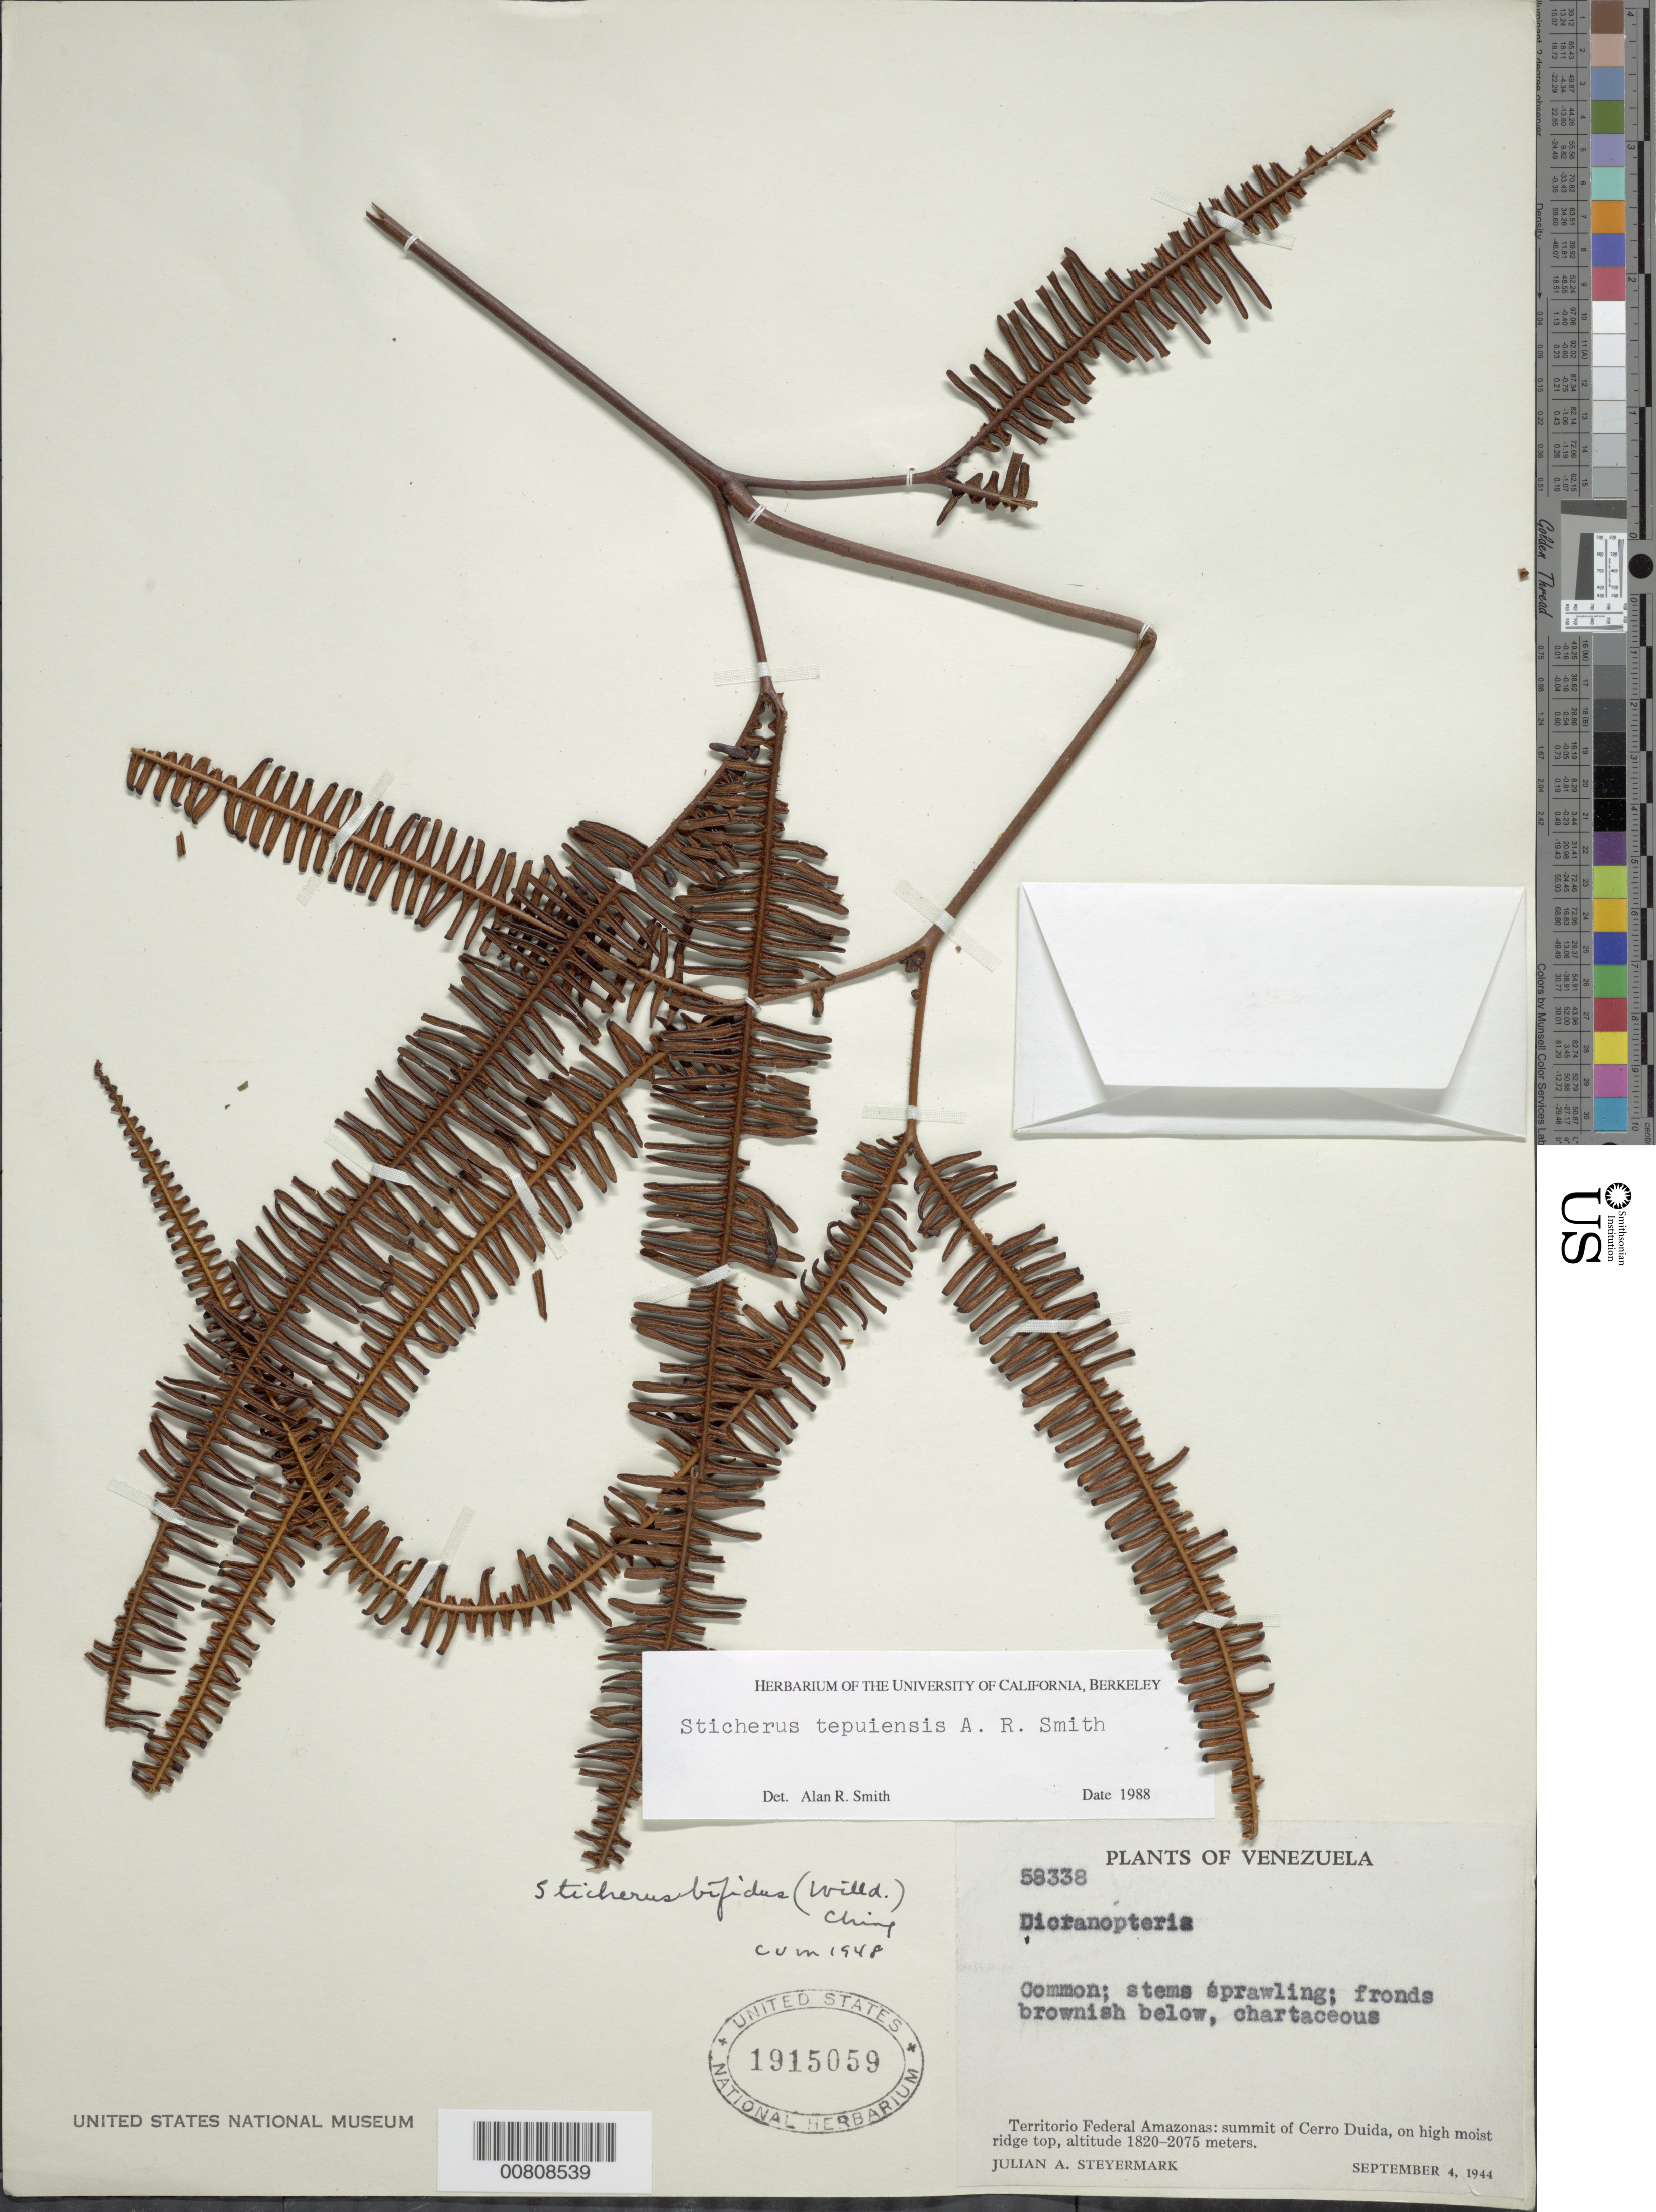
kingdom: Plantae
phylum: Tracheophyta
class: Polypodiopsida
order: Gleicheniales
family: Gleicheniaceae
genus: Sticherus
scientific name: Sticherus tepuiensis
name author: A.R. Sm.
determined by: Smith, Alan R., (UC)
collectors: J. Steyermark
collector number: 58338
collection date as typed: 4-Sep-44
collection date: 1944-09-04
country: Venezuela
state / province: Amazonas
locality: Cerro Duida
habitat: High moist ridge top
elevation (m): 1820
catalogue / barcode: US 1915059